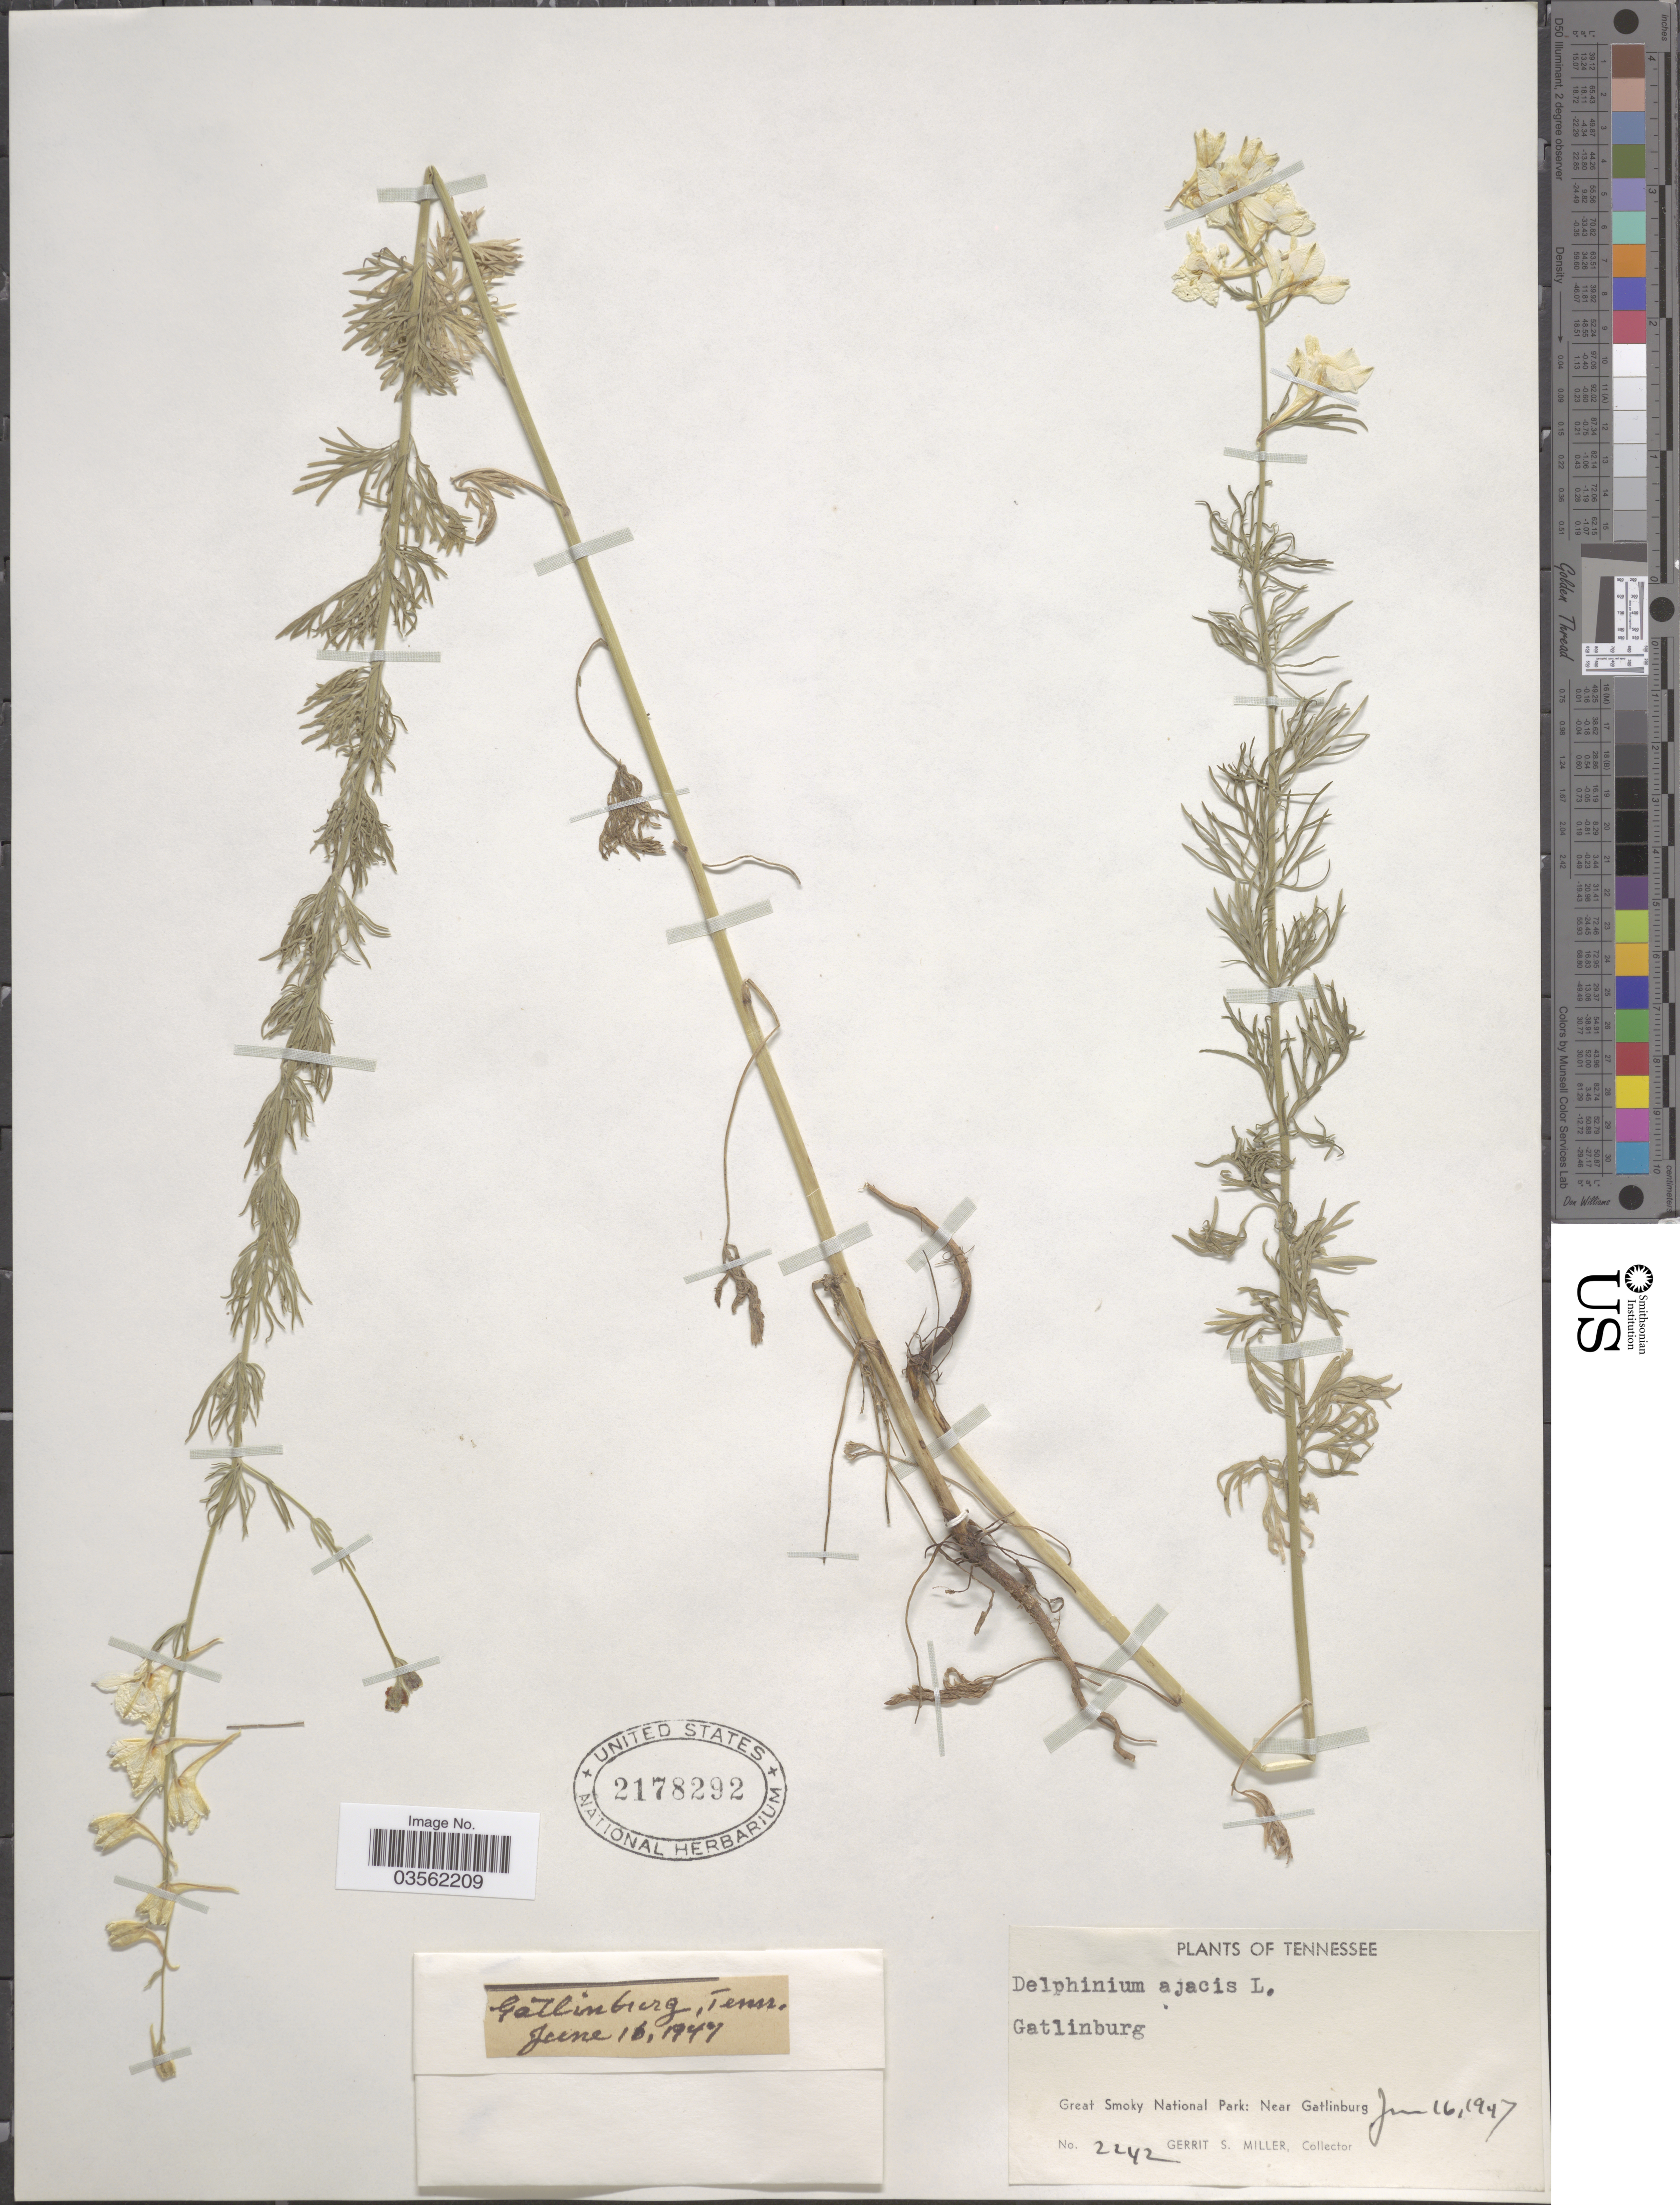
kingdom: Plantae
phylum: Tracheophyta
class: Magnoliopsida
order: Ranunculales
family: Ranunculaceae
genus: Delphinium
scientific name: Delphinium ajacis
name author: L.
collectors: G. S. Miller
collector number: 2242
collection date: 1947-06-16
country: United States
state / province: Tennessee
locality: Gatlinburg. Great Smoky National Park: Near Gatlinburg.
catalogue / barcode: US 2178292